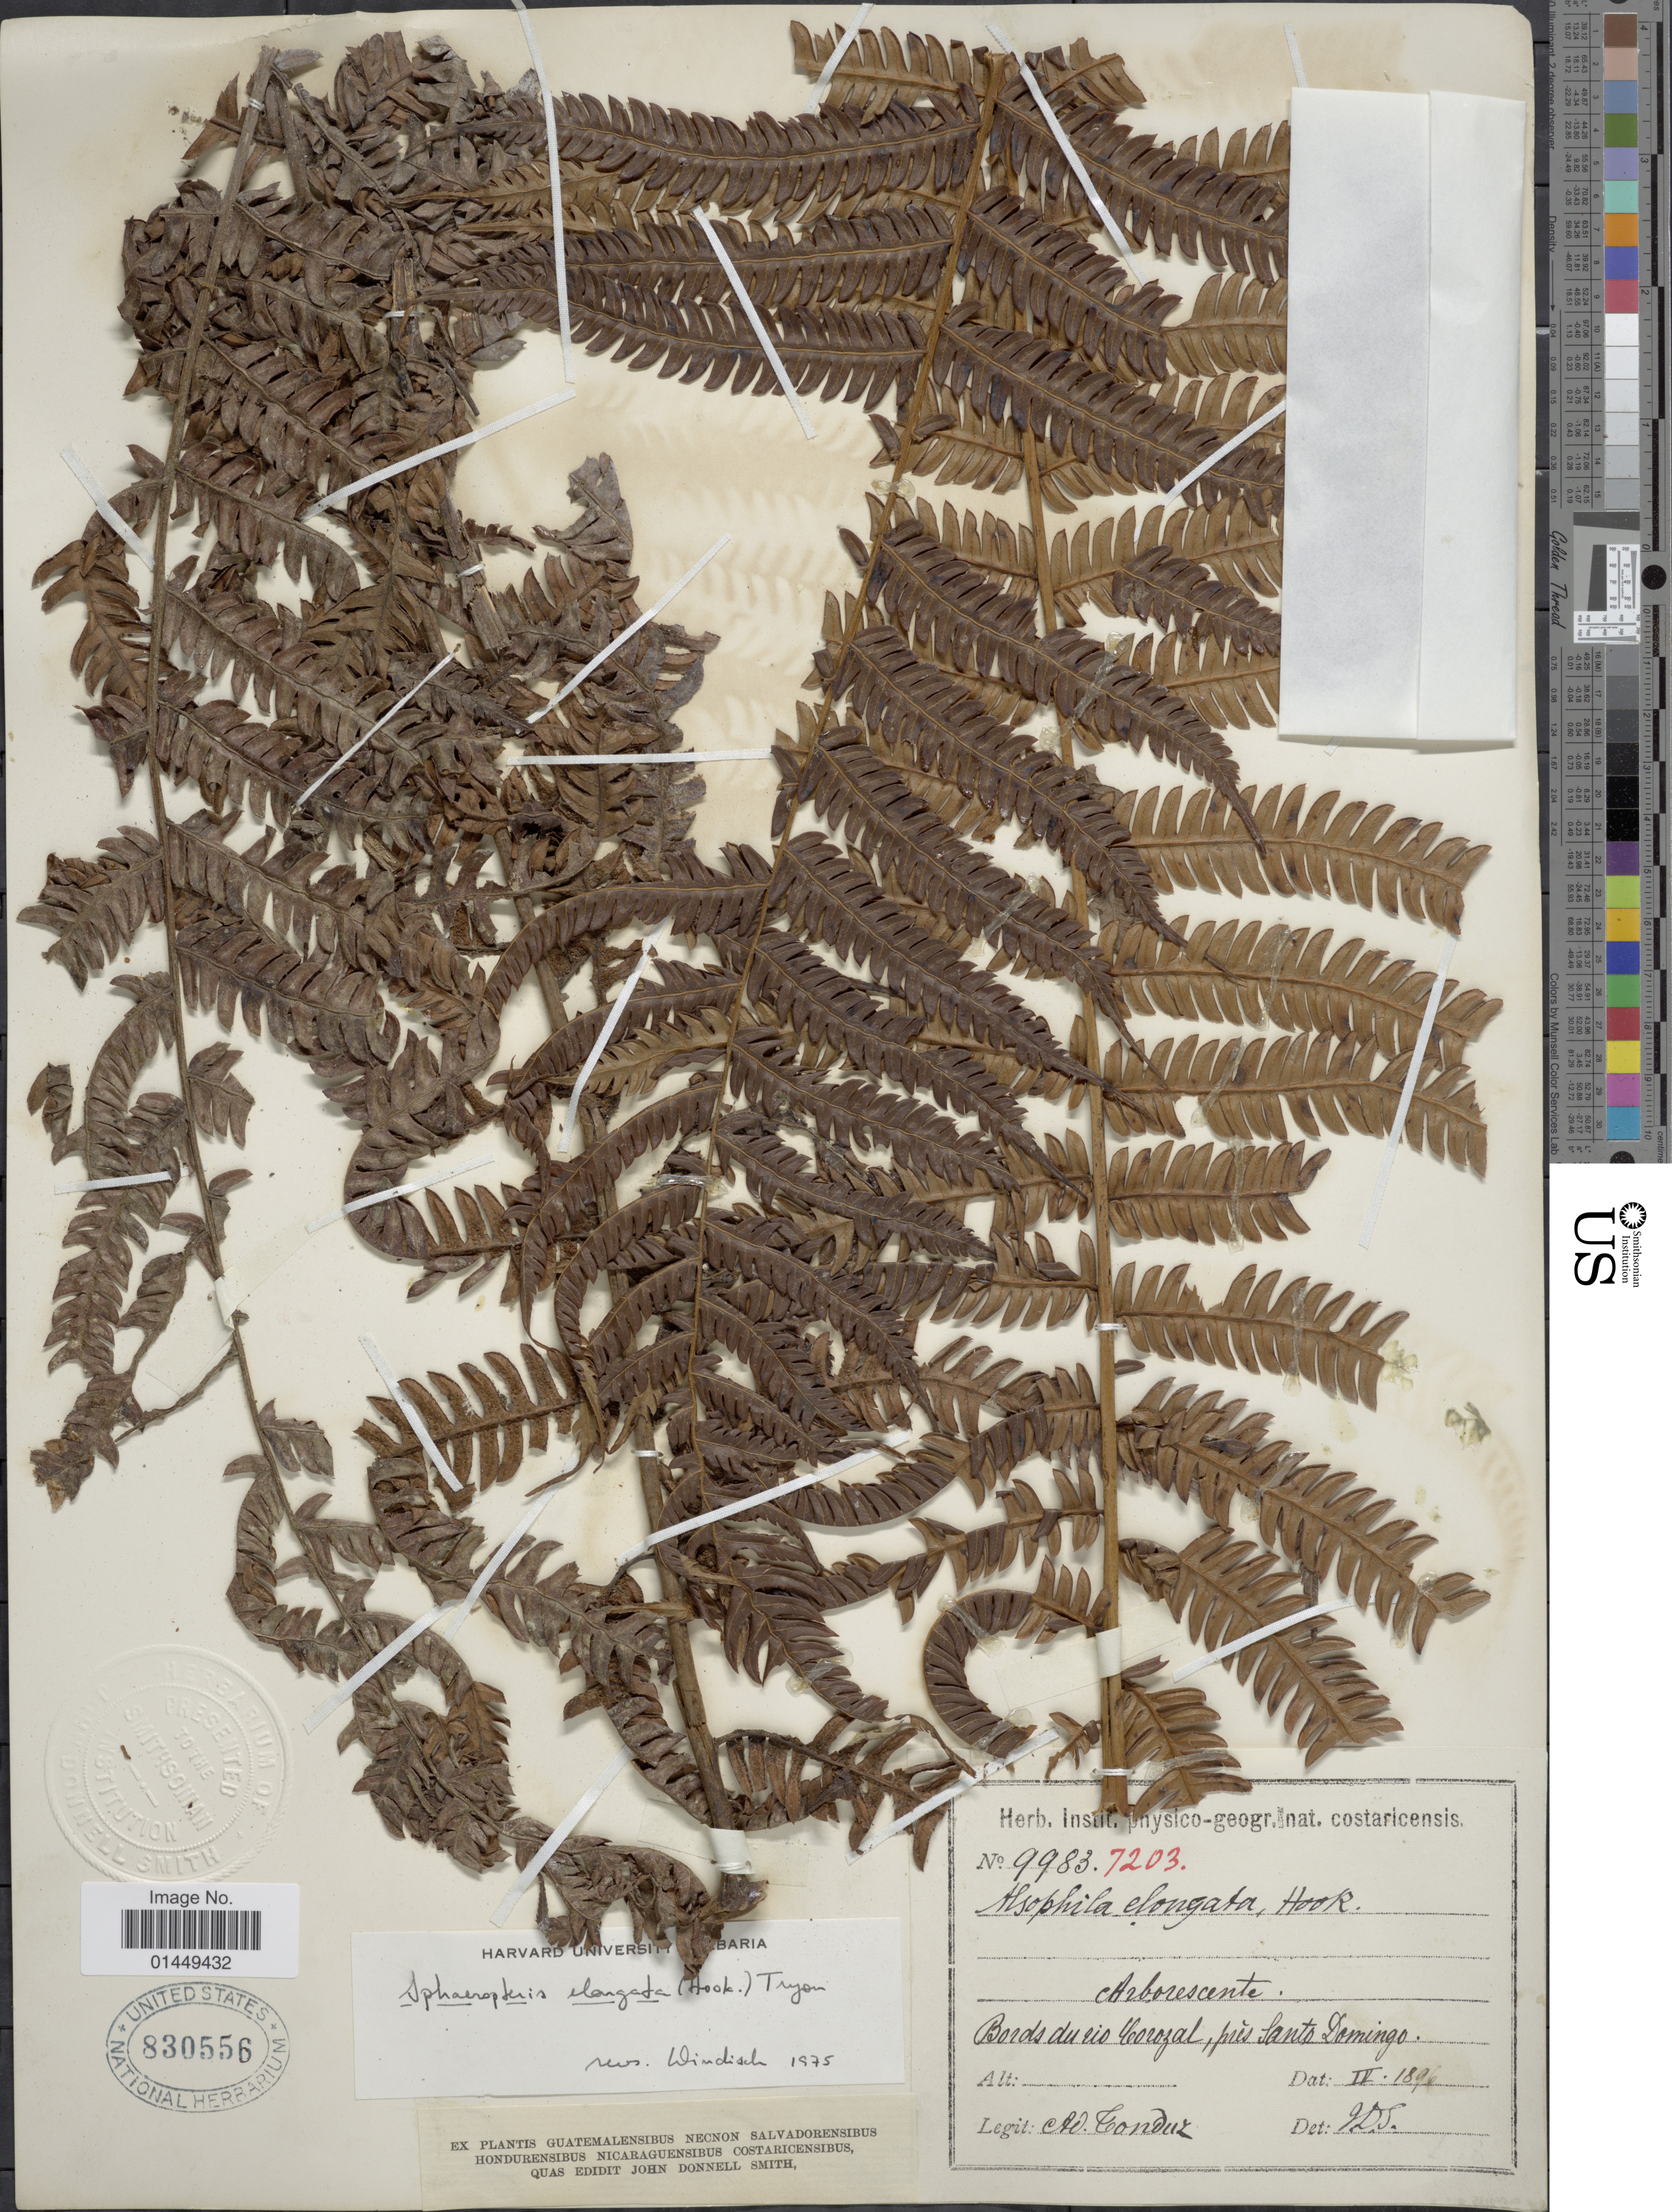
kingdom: Plantae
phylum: Tracheophyta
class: Polypodiopsida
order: Cyatheales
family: Cyatheaceae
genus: Cyathea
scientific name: Cyathea poeppigii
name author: (Hook.) Domin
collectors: A. Tonduz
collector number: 9983/7203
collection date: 1896-04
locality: Bords du rio Corozal, près Santo Domingo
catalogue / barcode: US 830556